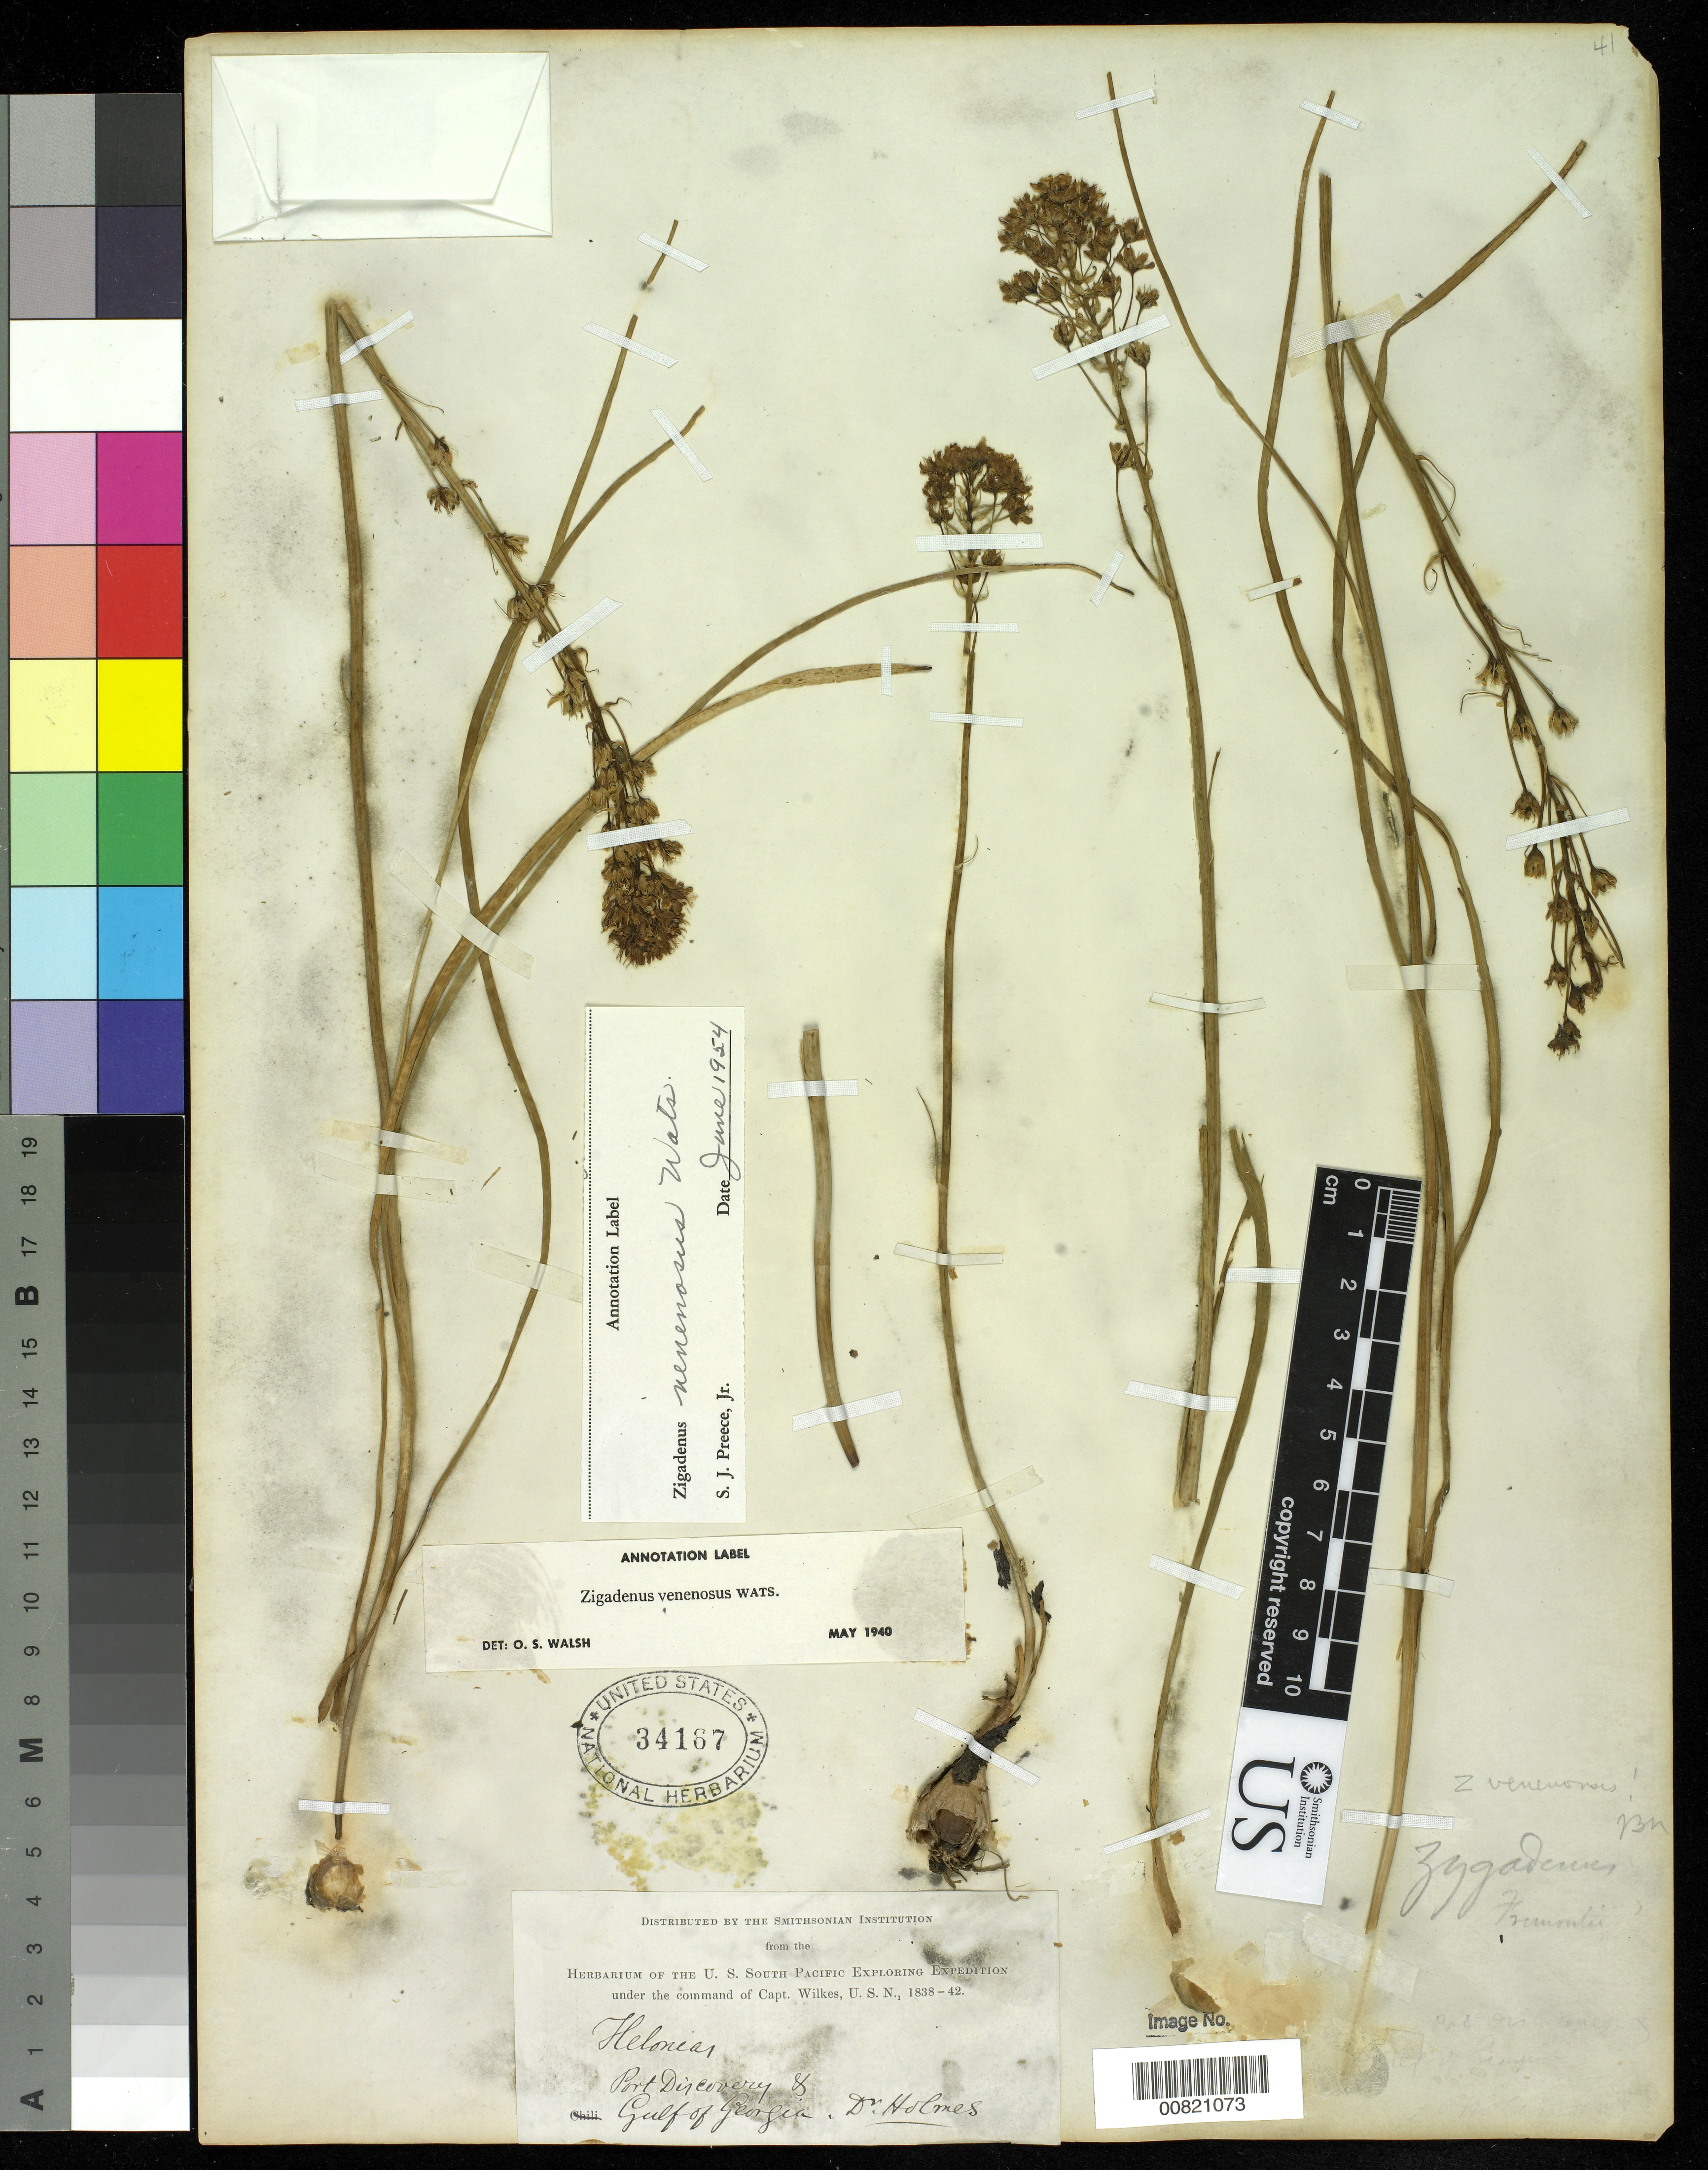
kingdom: Plantae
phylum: Tracheophyta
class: Liliopsida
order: Liliales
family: Melanthiaceae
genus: Toxicoscordion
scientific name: Toxicoscordion venenosum (S. Watson) Rydb. var. venenosum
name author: (S. Watson) Rydb.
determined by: Strong, Mark T., (BOT), Smithsonian Institution - National Museum of Natural History (UNITED STATES)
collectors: Wilkes Explor. Exped.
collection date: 1838/1842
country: United States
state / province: Washington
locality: Port Discovery and Gulf of Georgia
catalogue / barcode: US 34167